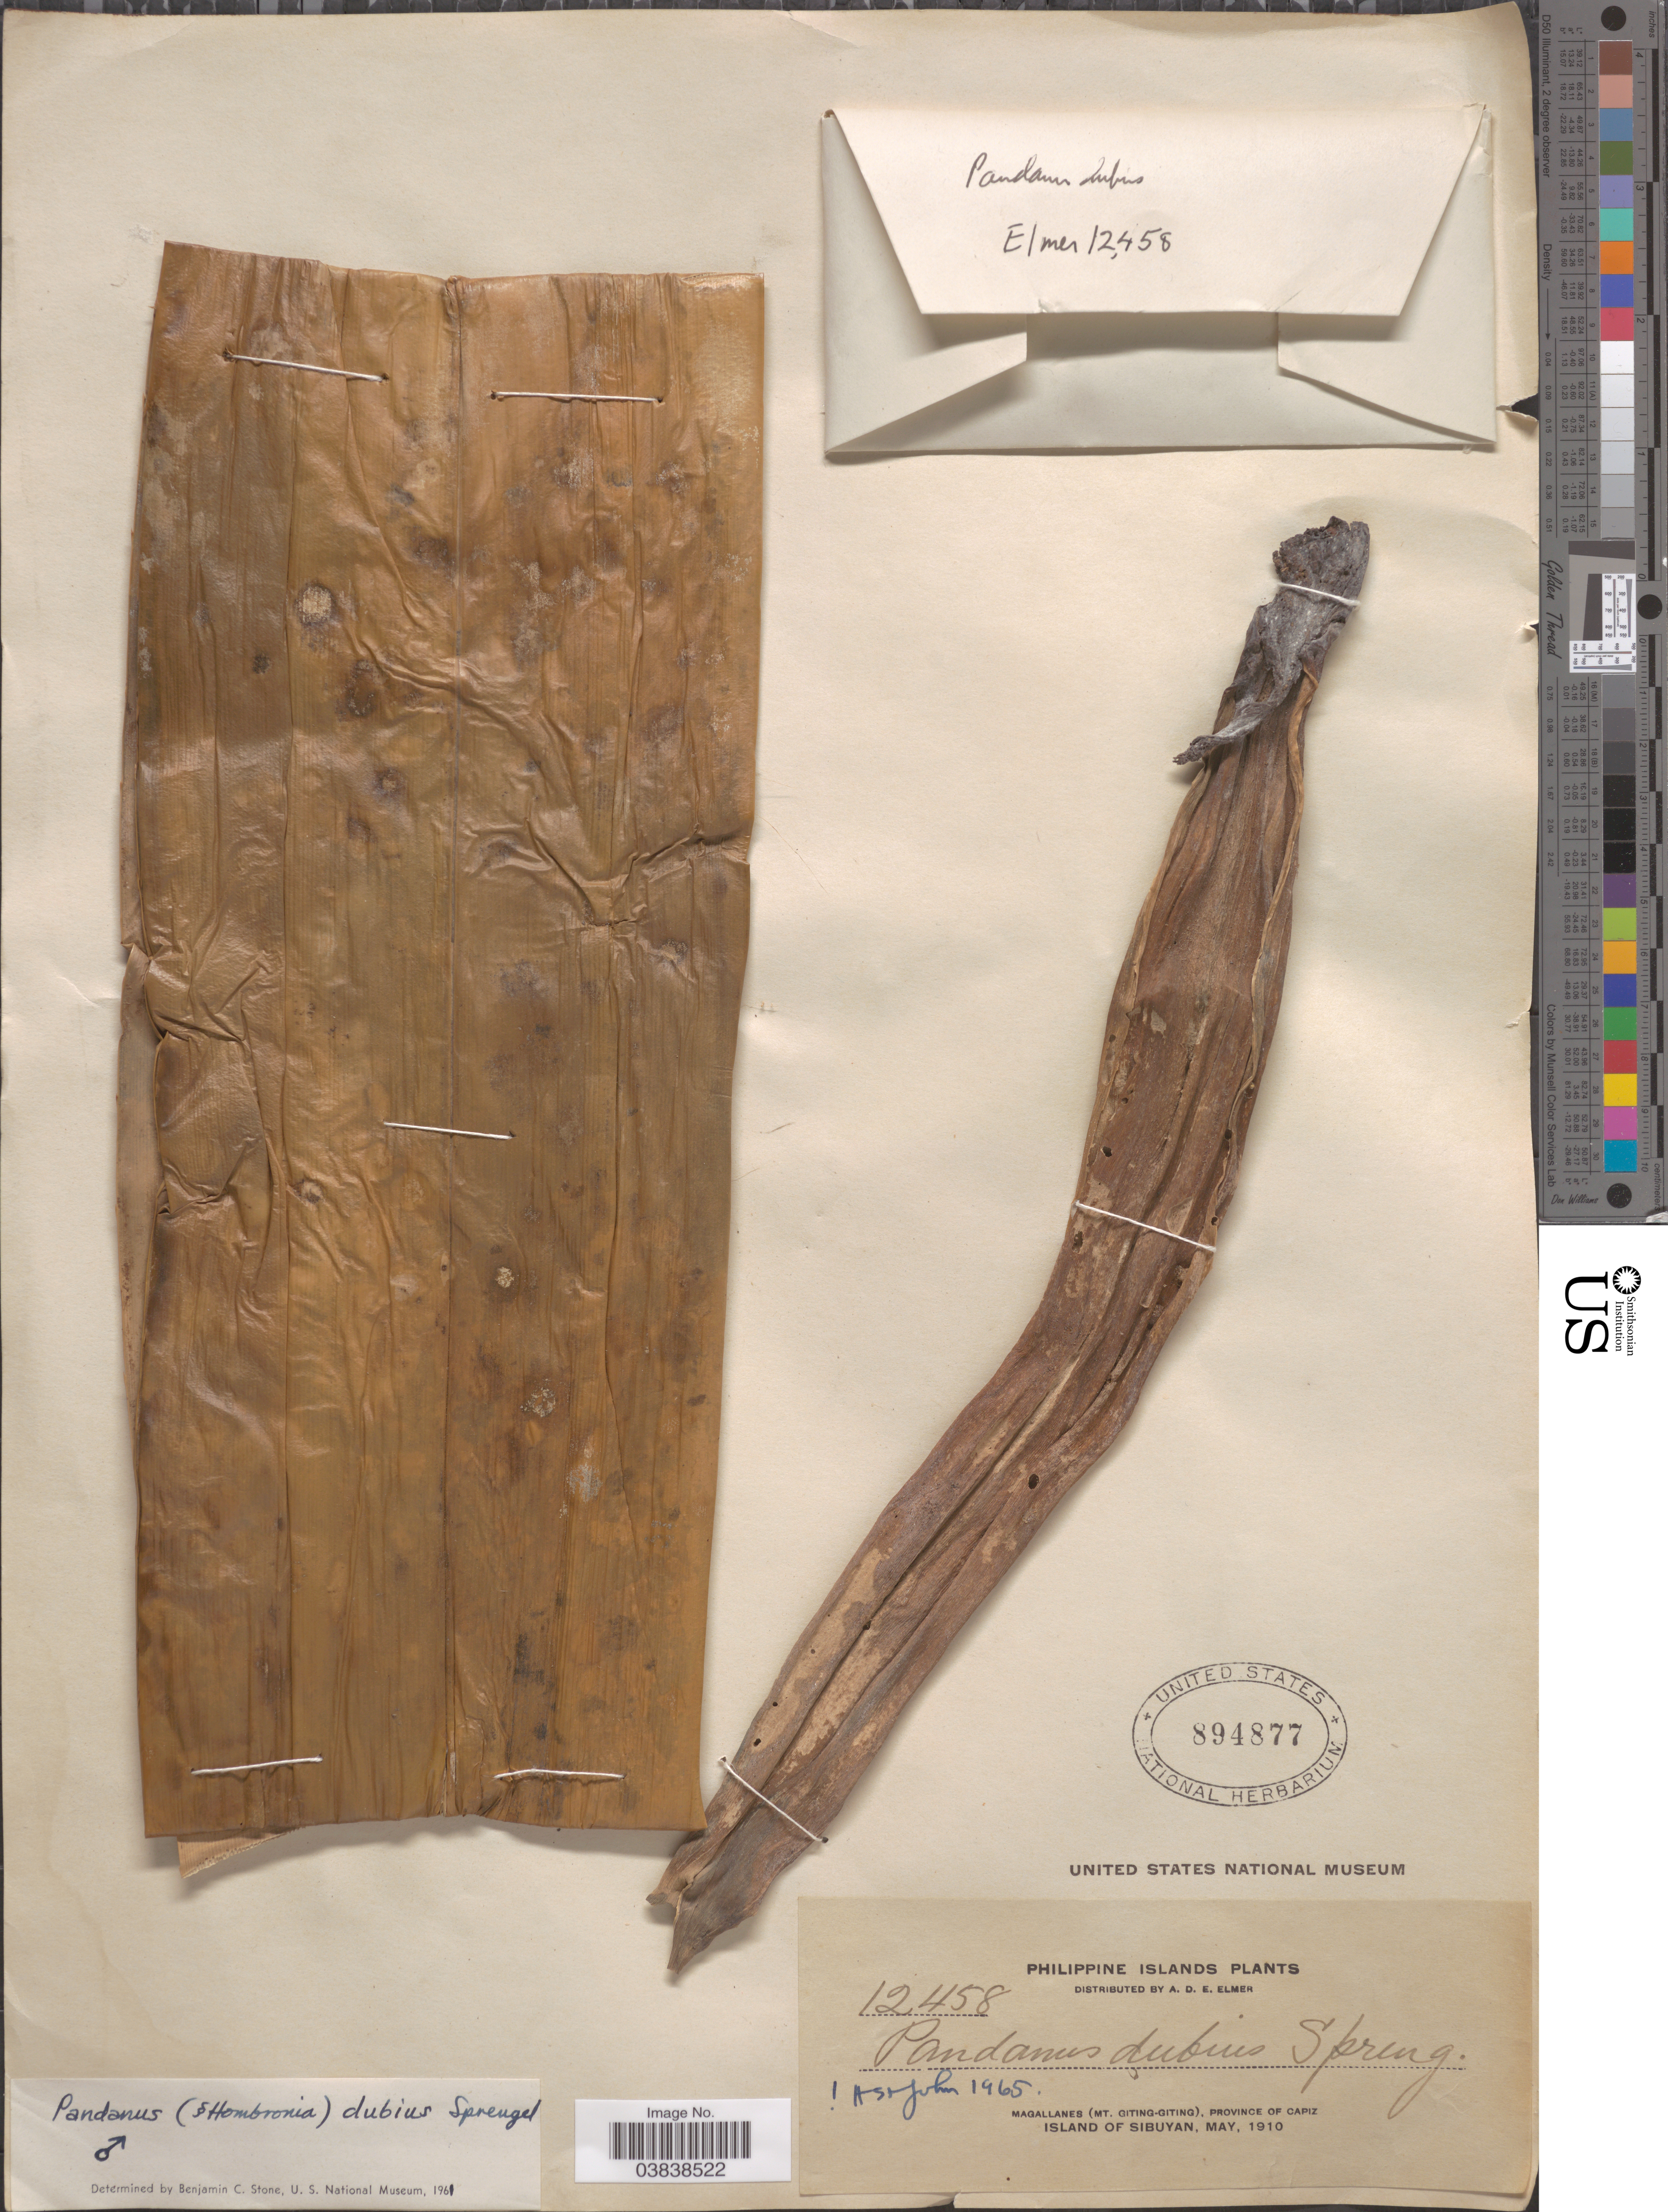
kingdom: Plantae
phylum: Tracheophyta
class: Liliopsida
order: Pandanales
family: Pandanaceae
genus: Pandanus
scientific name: Pandanus dubius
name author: Spreng.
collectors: A. D. E. Elmer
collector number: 12458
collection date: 1910-05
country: Philippines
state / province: Western Visayas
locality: Magallanes (Mt. Giting-Giting), Province of Capiz. Island of Sibuyan.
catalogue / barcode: US 894877